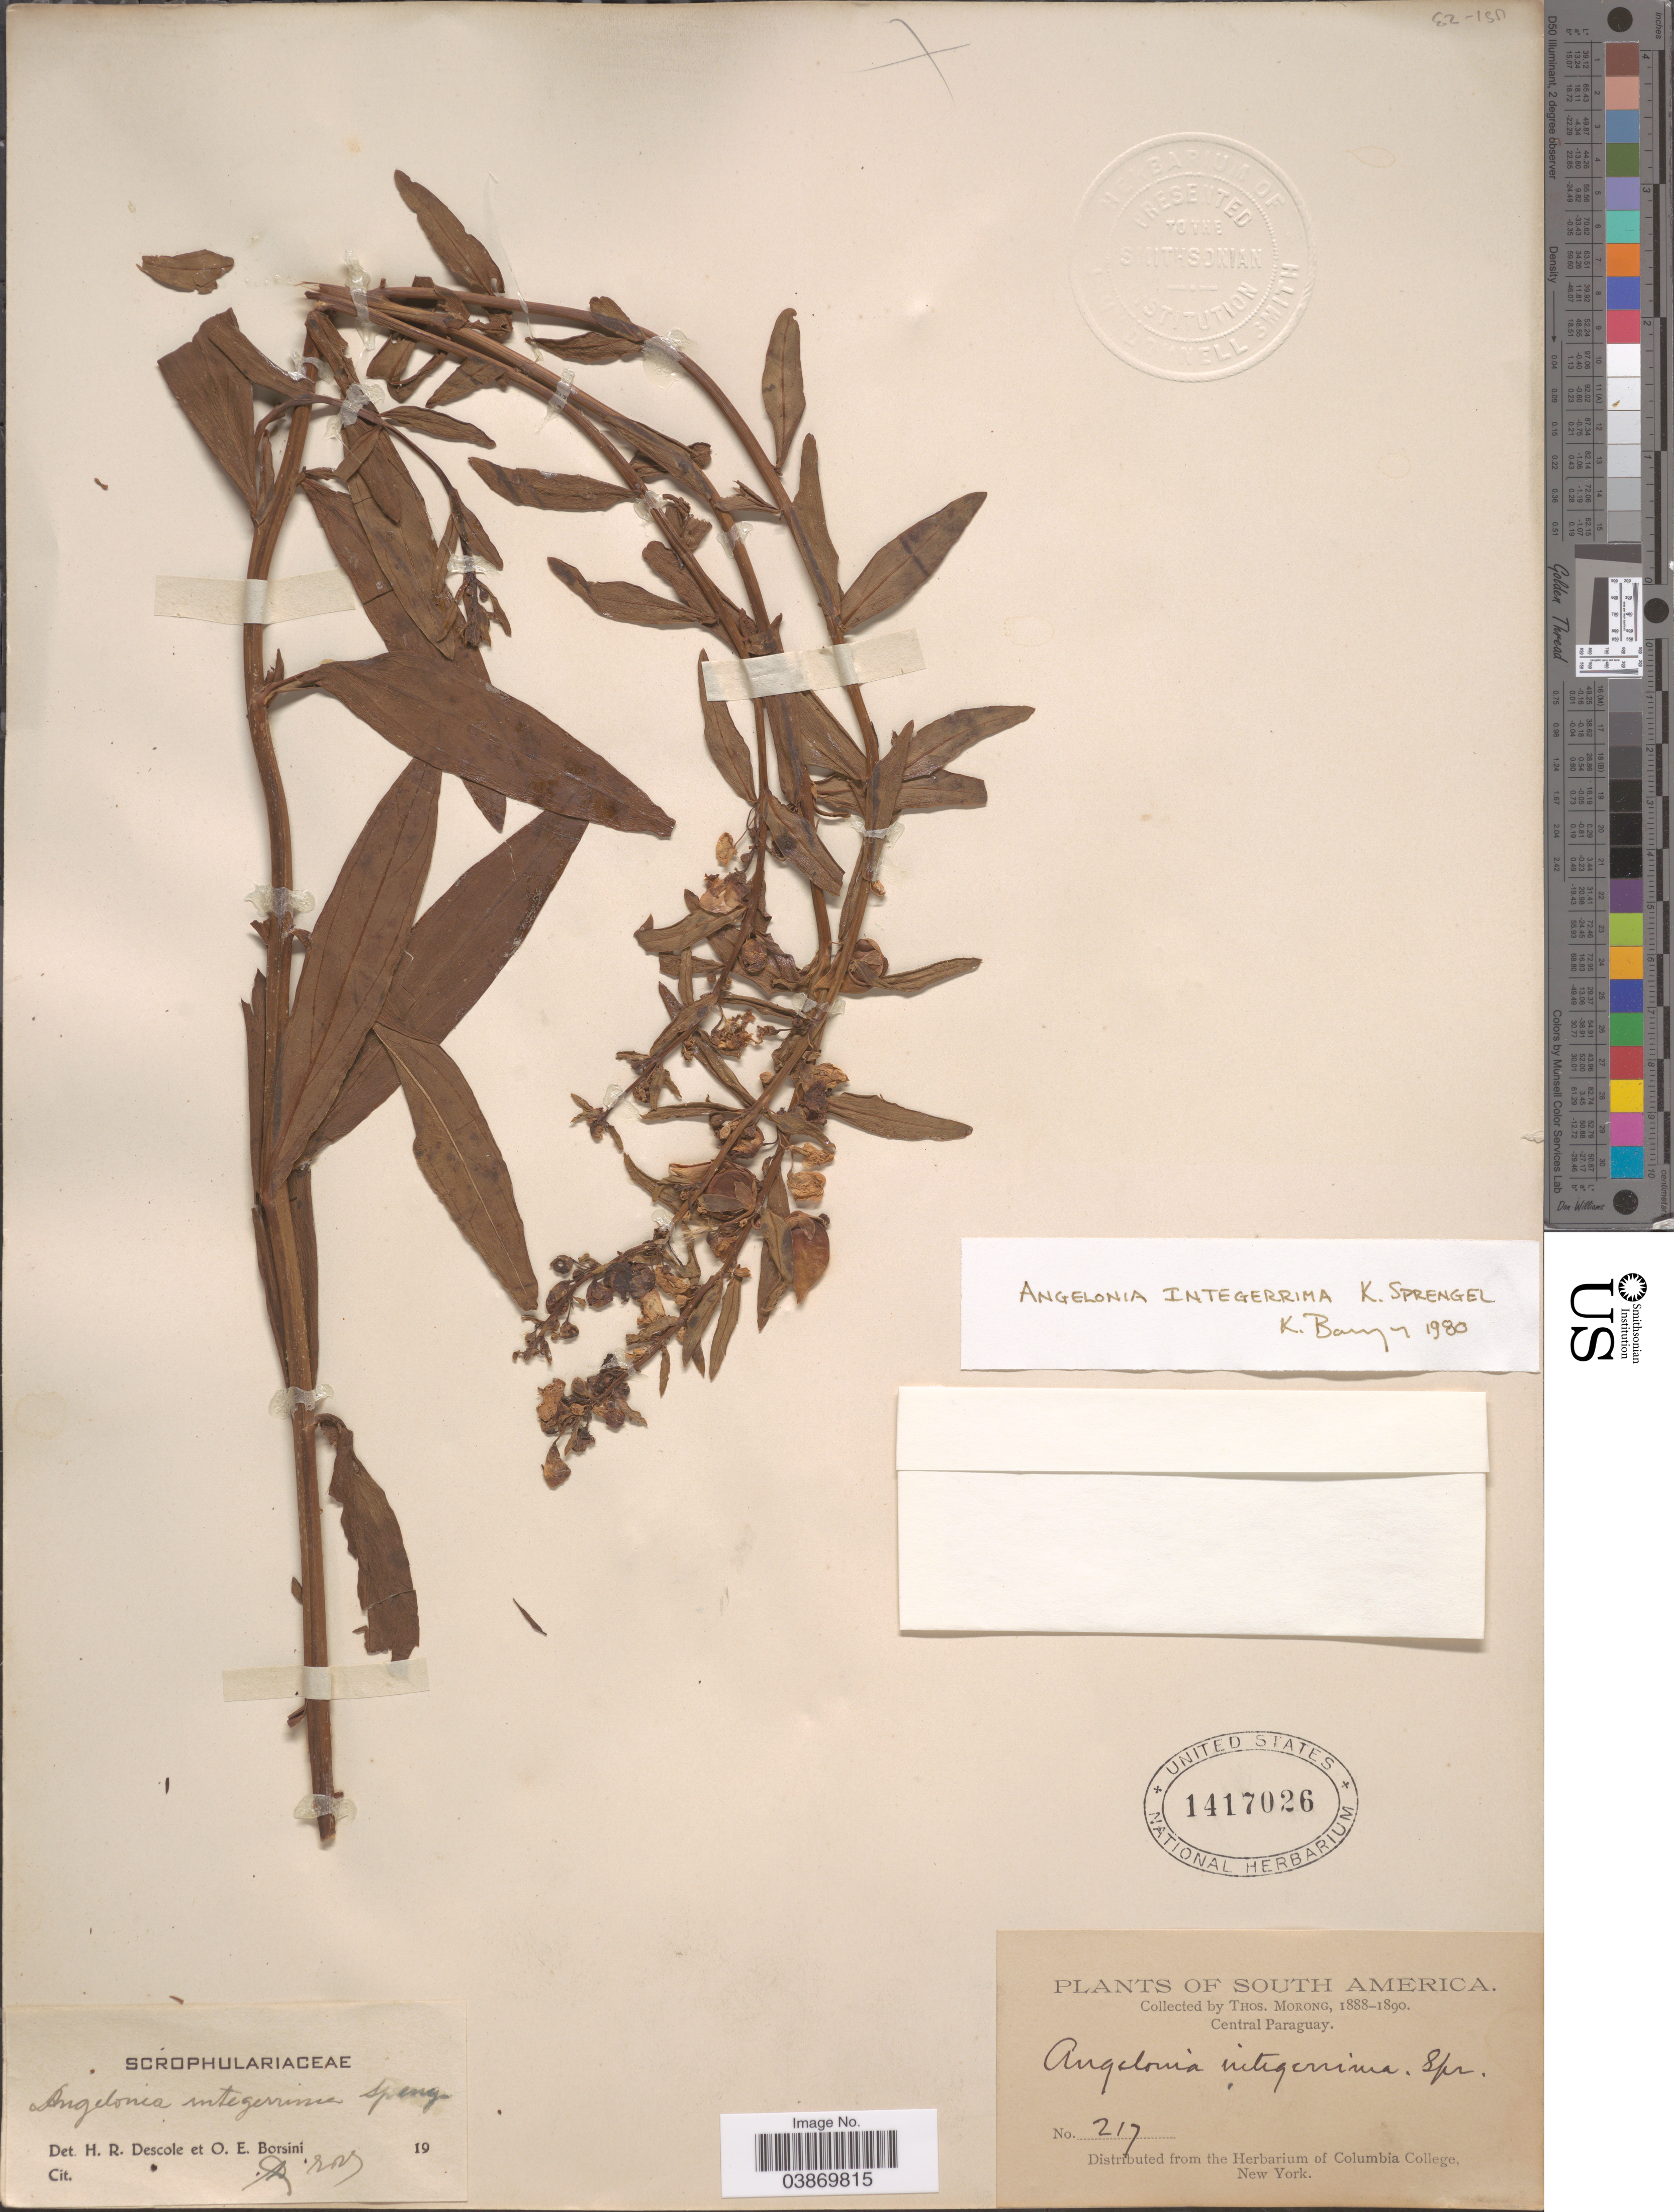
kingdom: Plantae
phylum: Tracheophyta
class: Magnoliopsida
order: Lamiales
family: Plantaginaceae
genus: Angelonia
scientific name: Angelonia integerrima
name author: Spreng.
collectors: ex herb. T. Morong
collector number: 217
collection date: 1888/1890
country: Paraguay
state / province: Central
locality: Central Paraguay.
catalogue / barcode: US 1417026